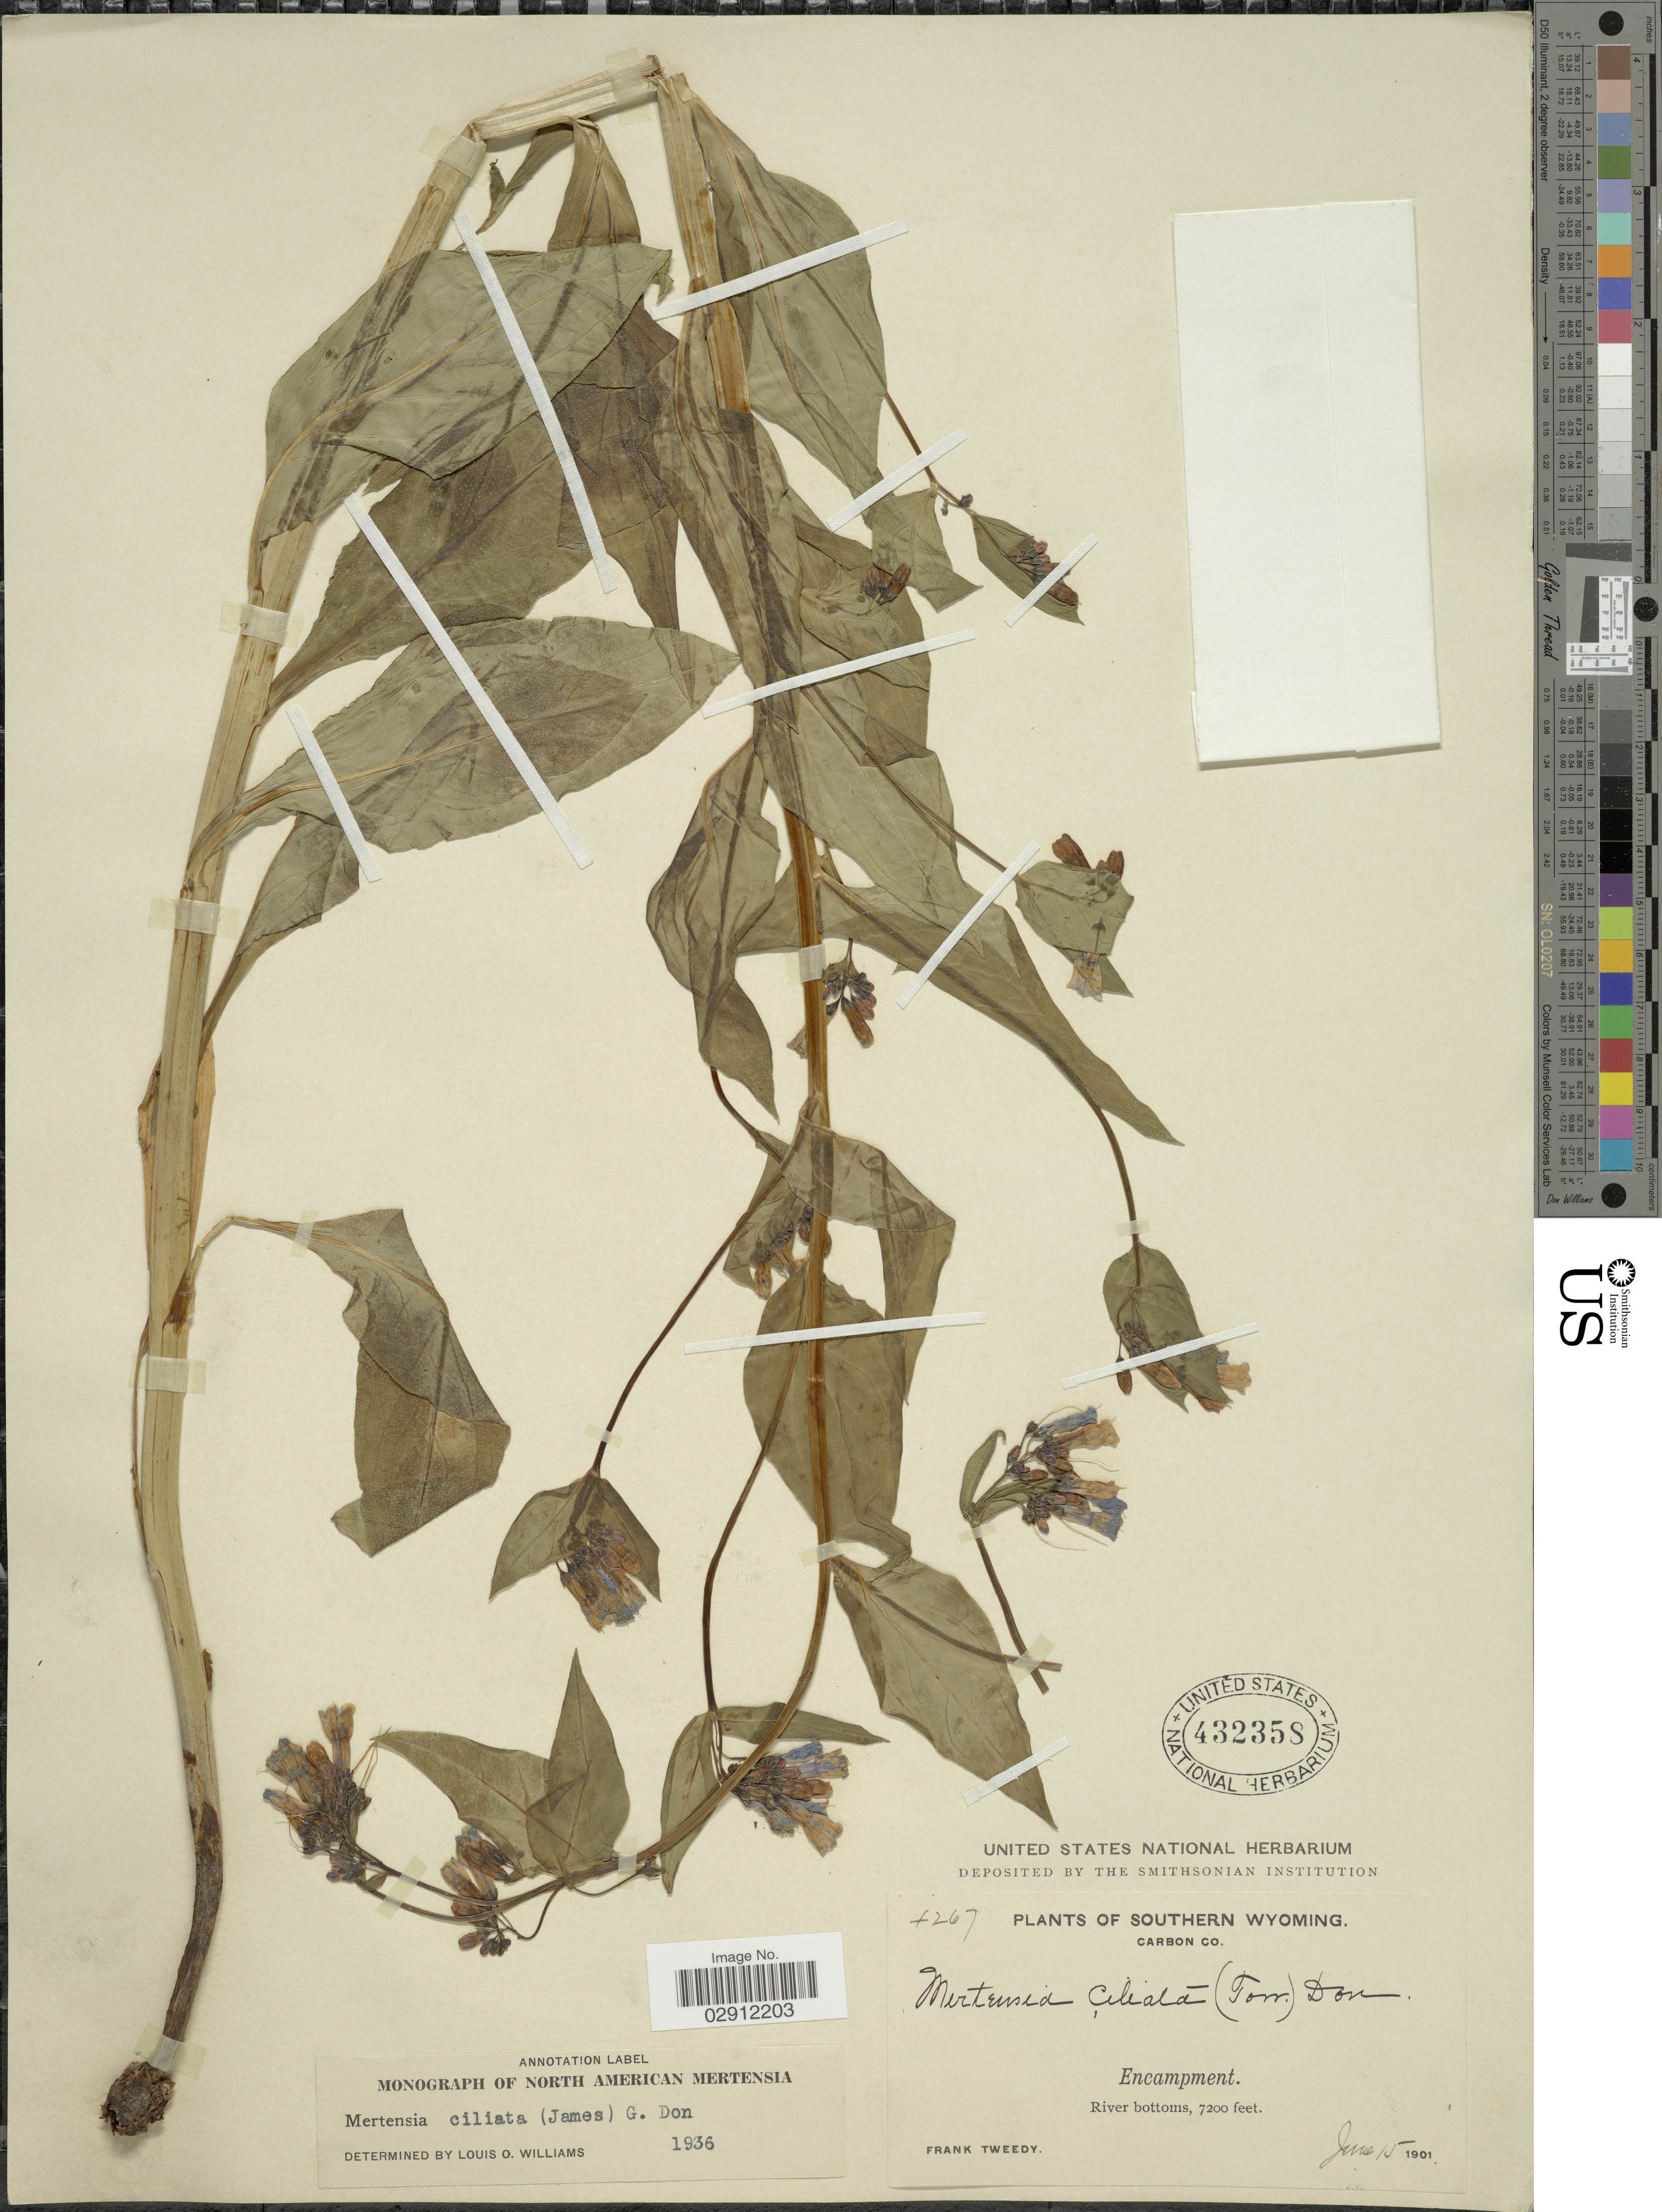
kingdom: Plantae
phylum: Tracheophyta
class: Magnoliopsida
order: Boraginales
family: Boraginaceae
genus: Mertensia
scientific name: Mertensia ciliata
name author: (James) G. Don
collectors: F. Tweedy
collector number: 4267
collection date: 1901-06-15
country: United States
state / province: Wyoming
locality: Southern Wyoming. Carbon Co. Encampment. River bottoms.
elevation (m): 2195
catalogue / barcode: US 432358